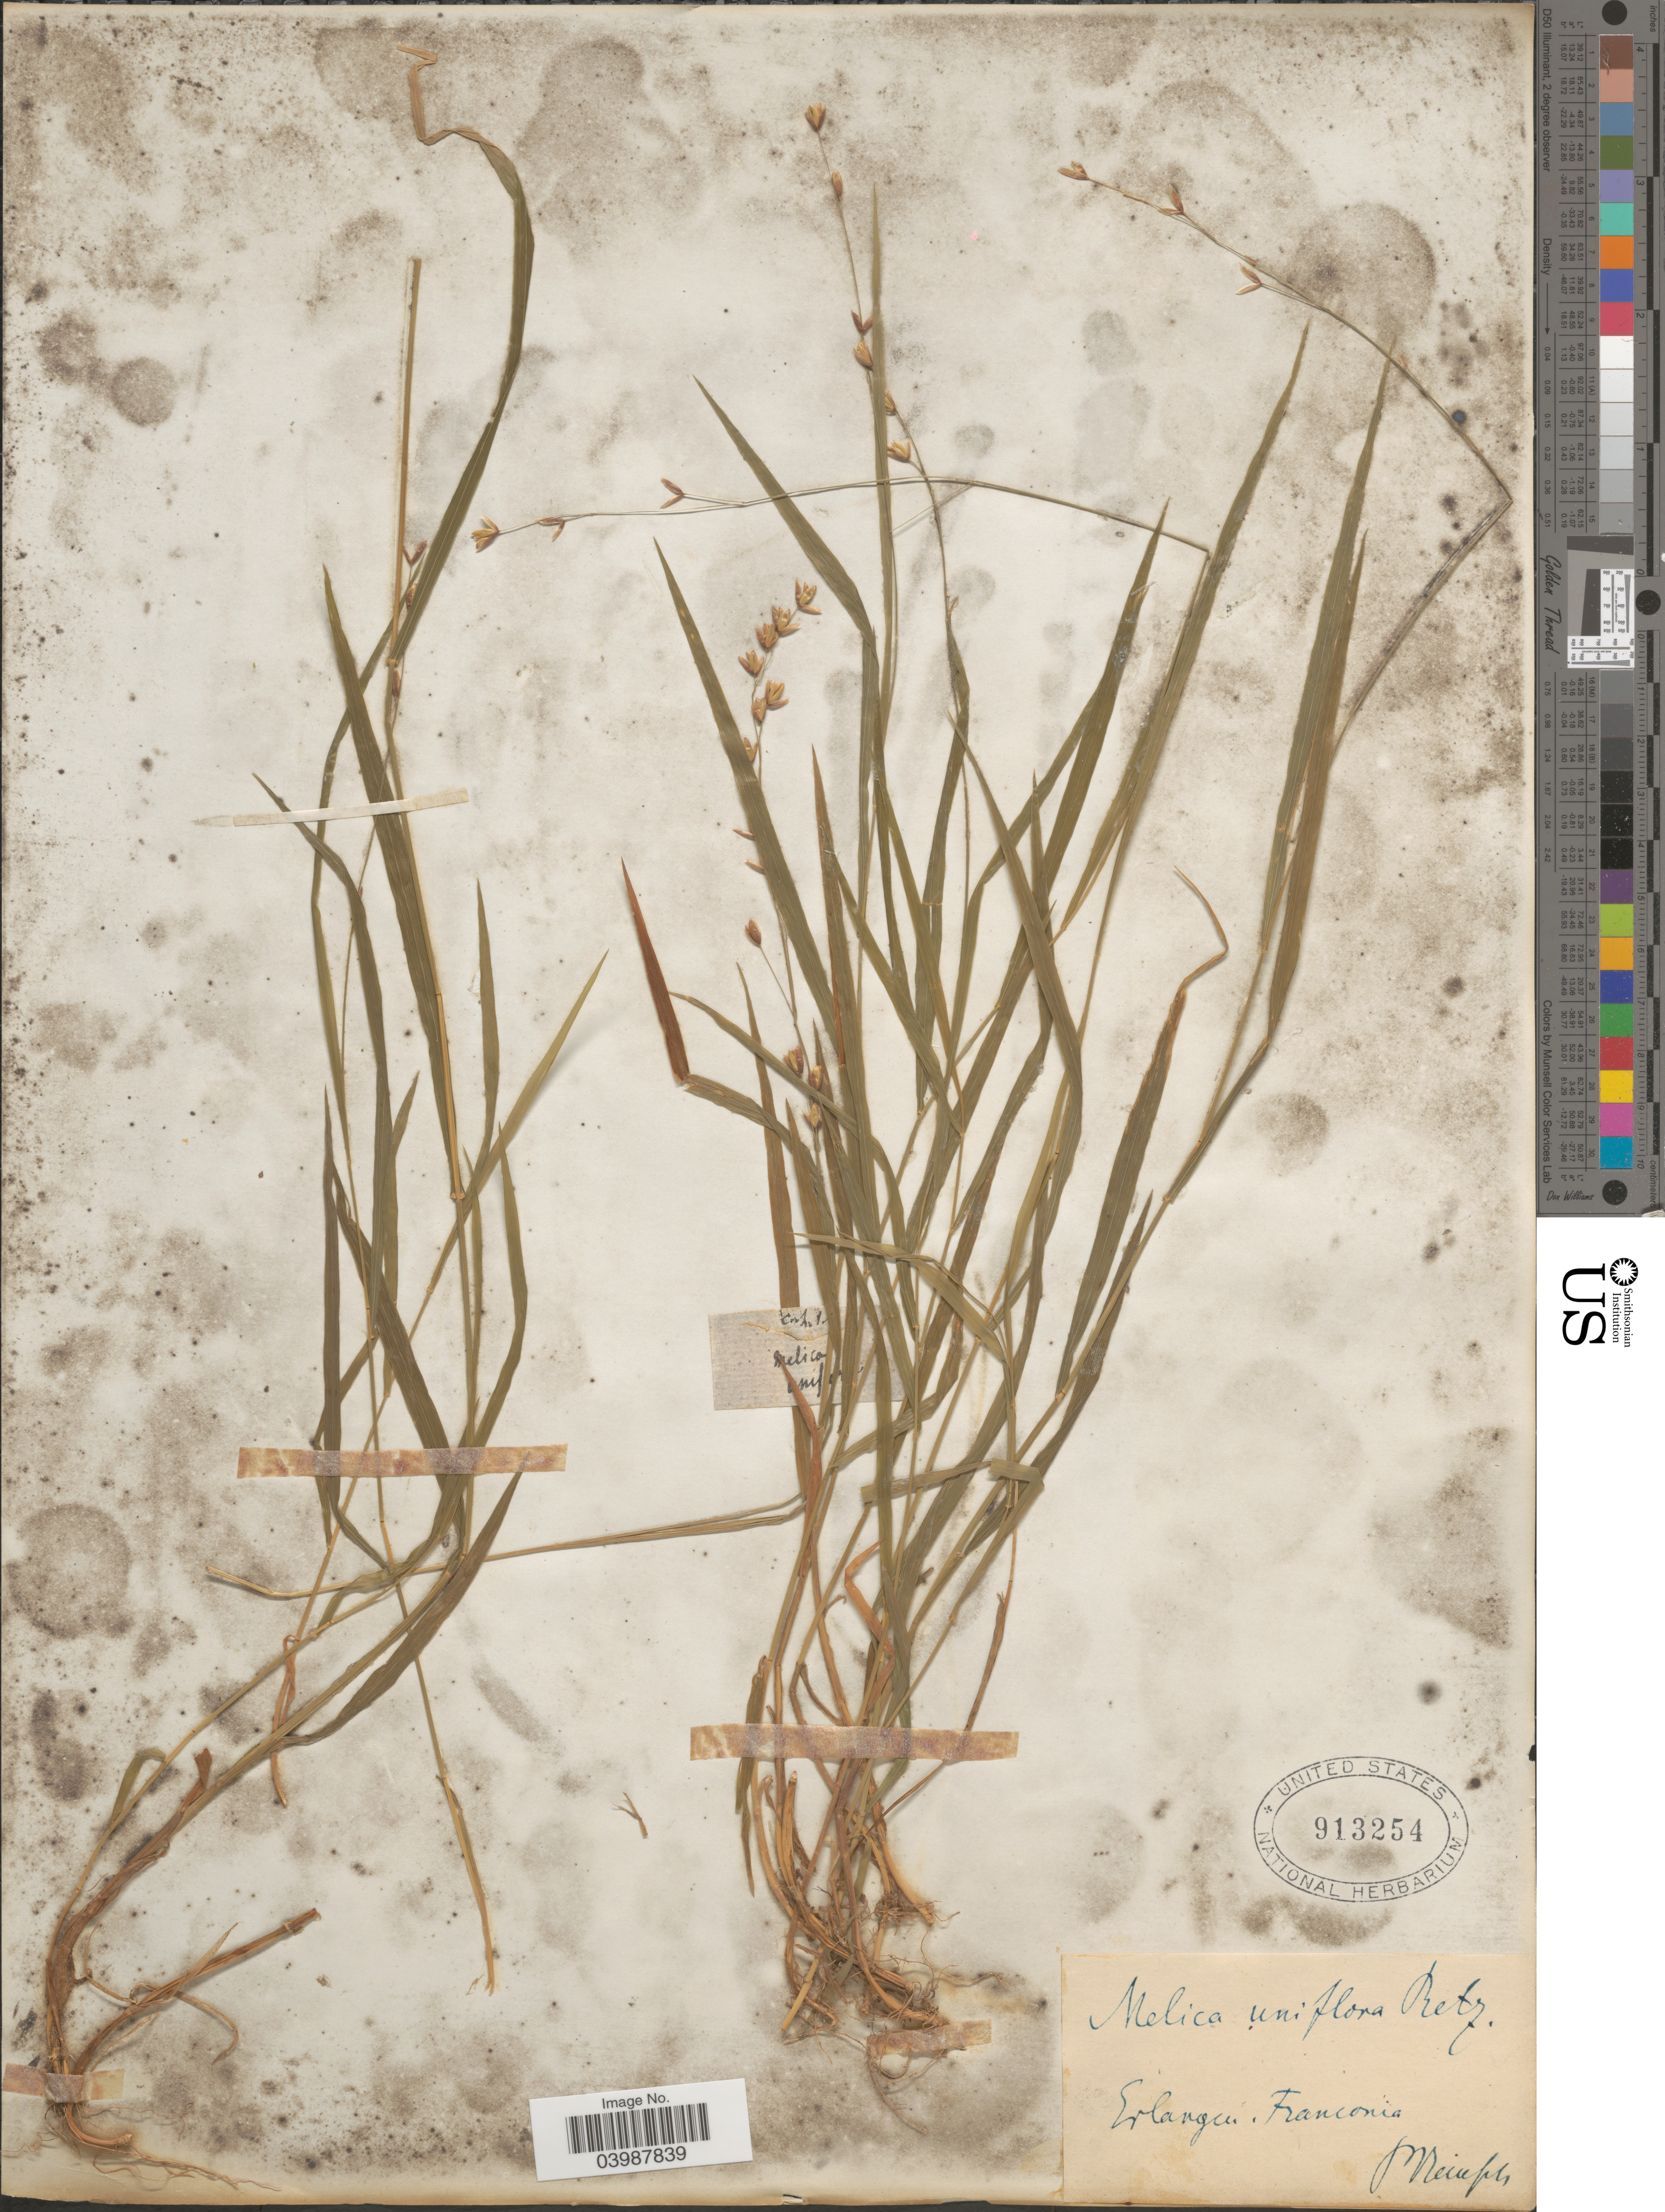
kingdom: Plantae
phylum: Tracheophyta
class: Liliopsida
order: Poales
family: Poaceae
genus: Melica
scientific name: Melica uniflora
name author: Retz.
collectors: P. Reinsch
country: Germany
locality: Erlangen. Franconia.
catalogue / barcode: US 913254